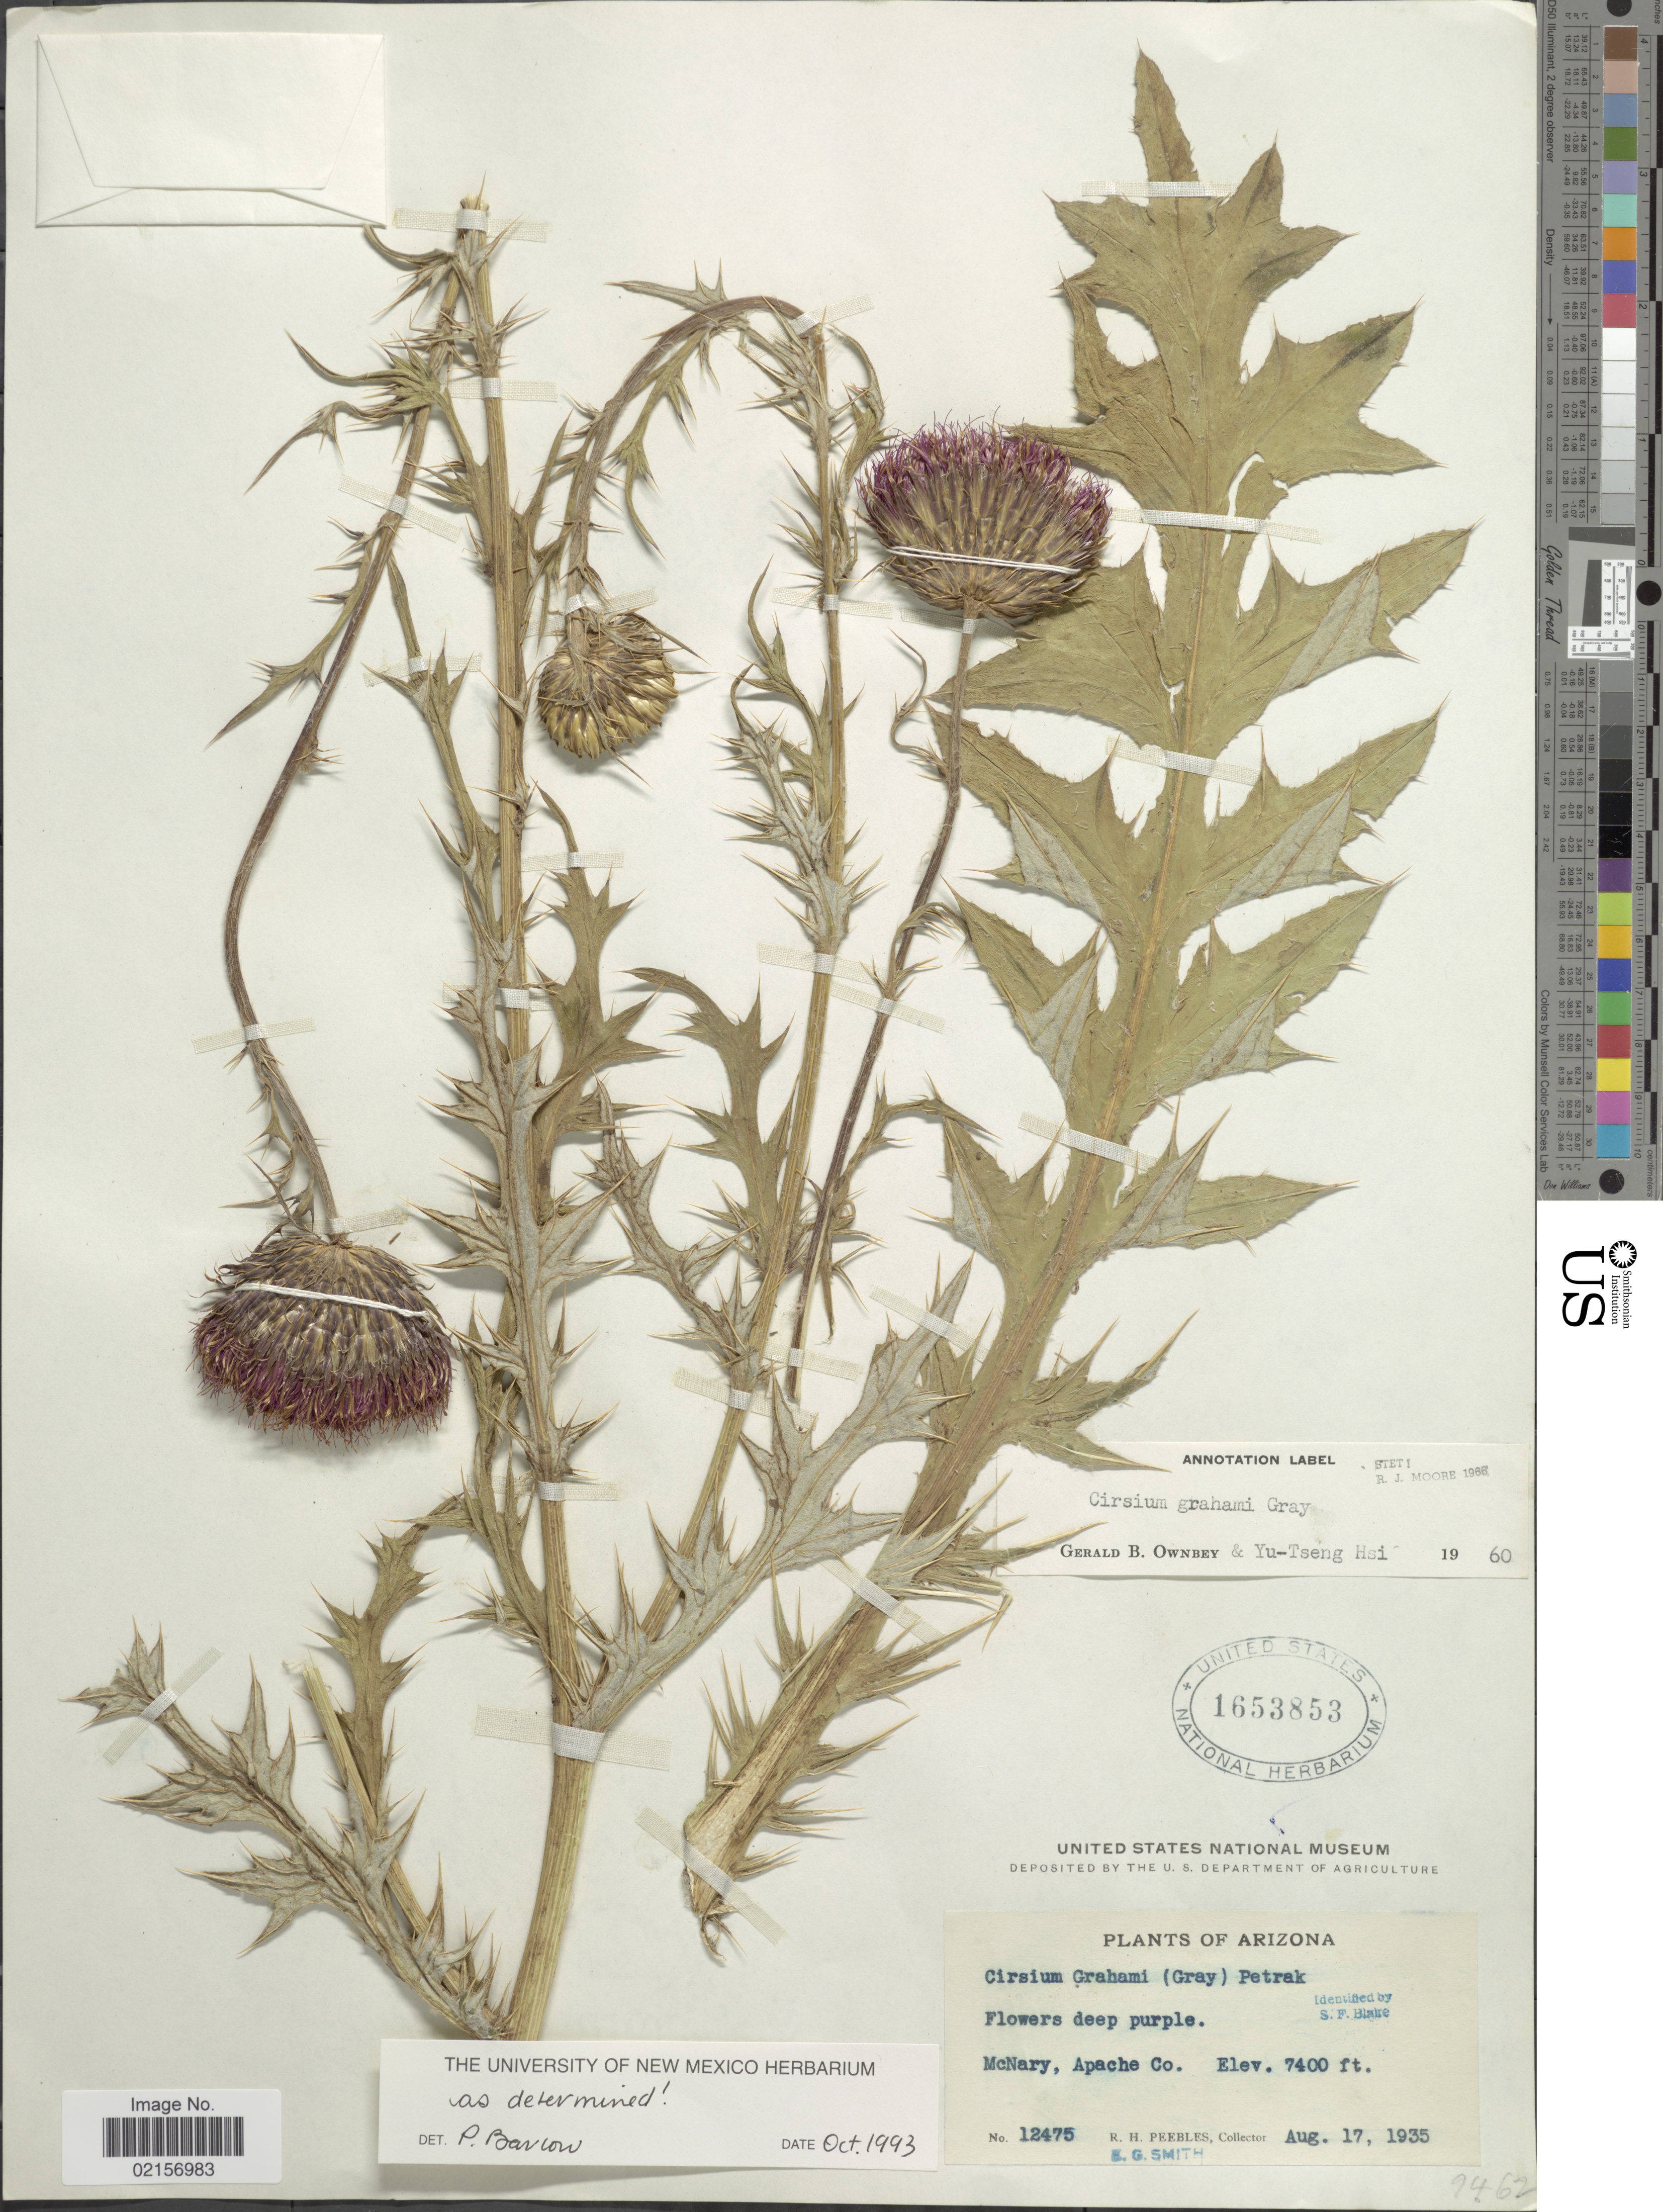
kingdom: Plantae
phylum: Tracheophyta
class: Magnoliopsida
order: Asterales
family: Asteraceae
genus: Cirsium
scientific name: Cirsium grahamii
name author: A. Gray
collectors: R. H. Peebles & E. G. Smith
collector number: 12475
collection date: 1935-08-17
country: United States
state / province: Arizona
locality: McNary, Apache Co.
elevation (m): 2256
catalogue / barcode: US 1653853